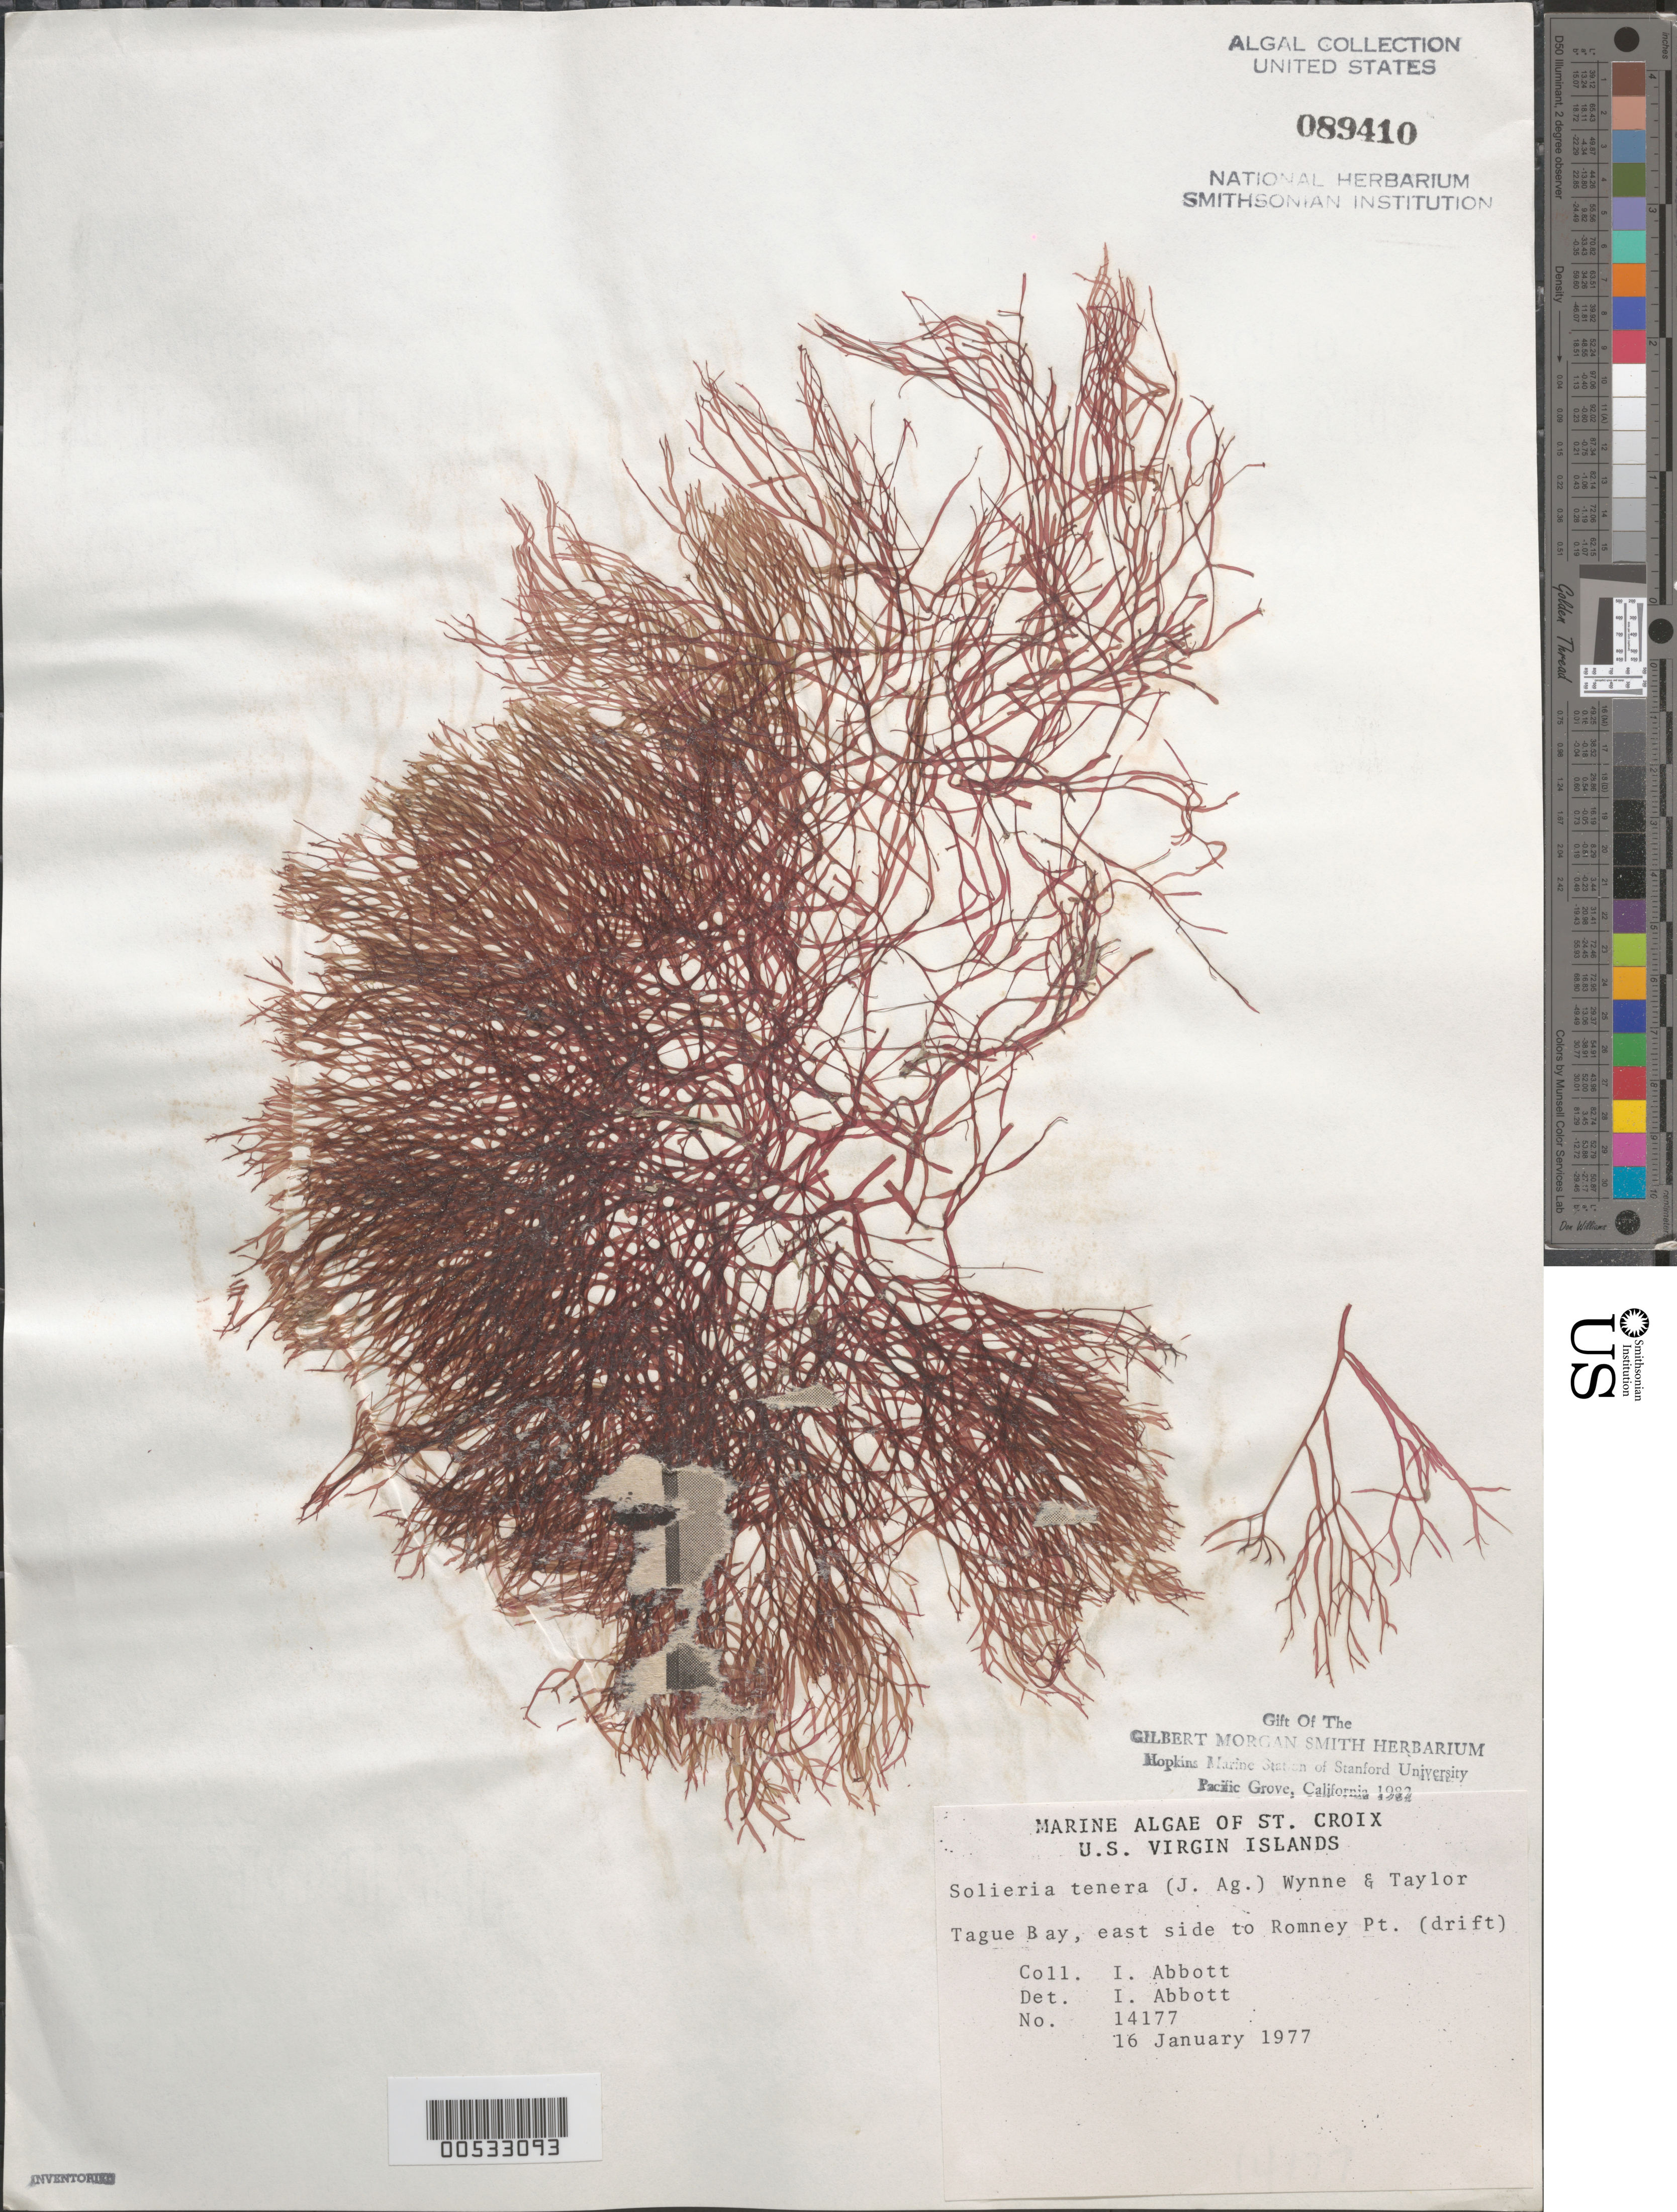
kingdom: Plantae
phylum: Rhodophyta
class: Florideophyceae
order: Gigartinales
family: Solieriaceae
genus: Solieria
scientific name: Solieria filiformis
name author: (Kütz.) P.W. Gabrielson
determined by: Algae name updating Project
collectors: I. A. Abbott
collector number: IAA 14177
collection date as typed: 16 Jan 1977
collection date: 1977-01-16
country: U.S. Virgin Islands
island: St. Croix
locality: Tague Bay, Romney Point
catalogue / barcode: US 89410